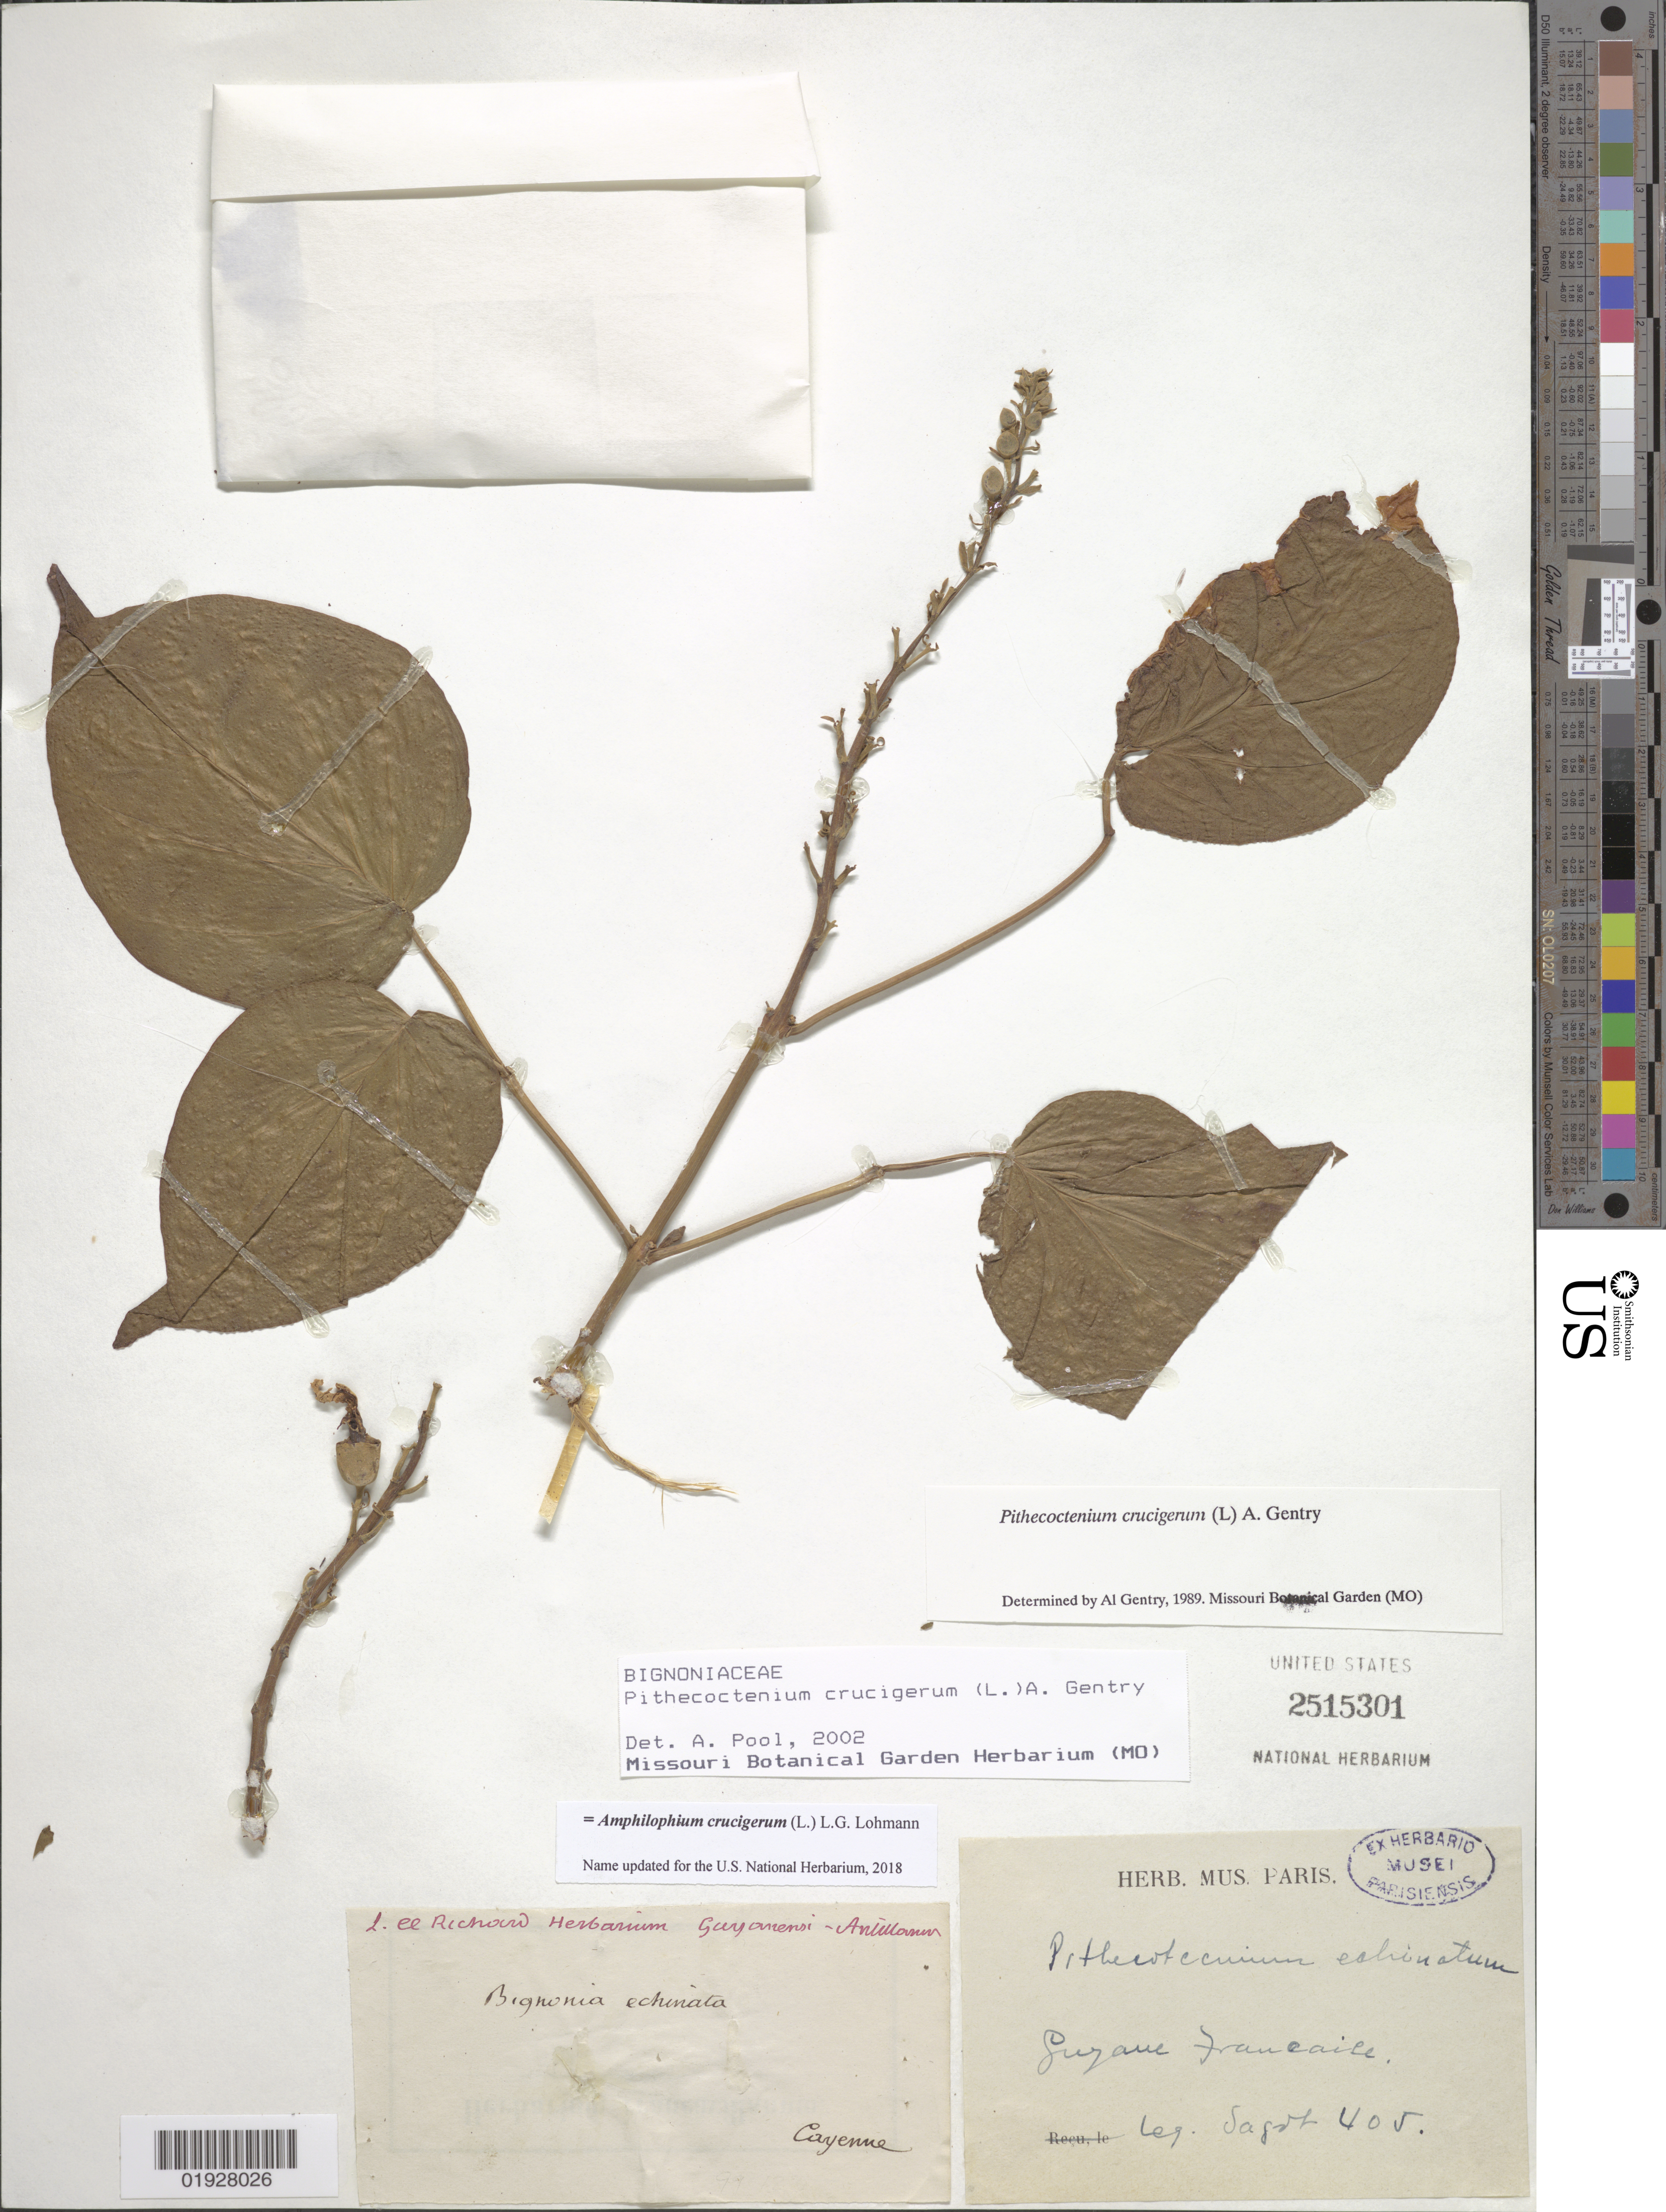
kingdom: Plantae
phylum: Tracheophyta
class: Magnoliopsida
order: Lamiales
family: Bignoniaceae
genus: Amphilophium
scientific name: Amphilophium crucigerum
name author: (L.) L.G. Lohmann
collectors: P. A. Sagot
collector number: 405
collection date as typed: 1856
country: French Guiana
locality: Korouany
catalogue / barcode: US 2515301